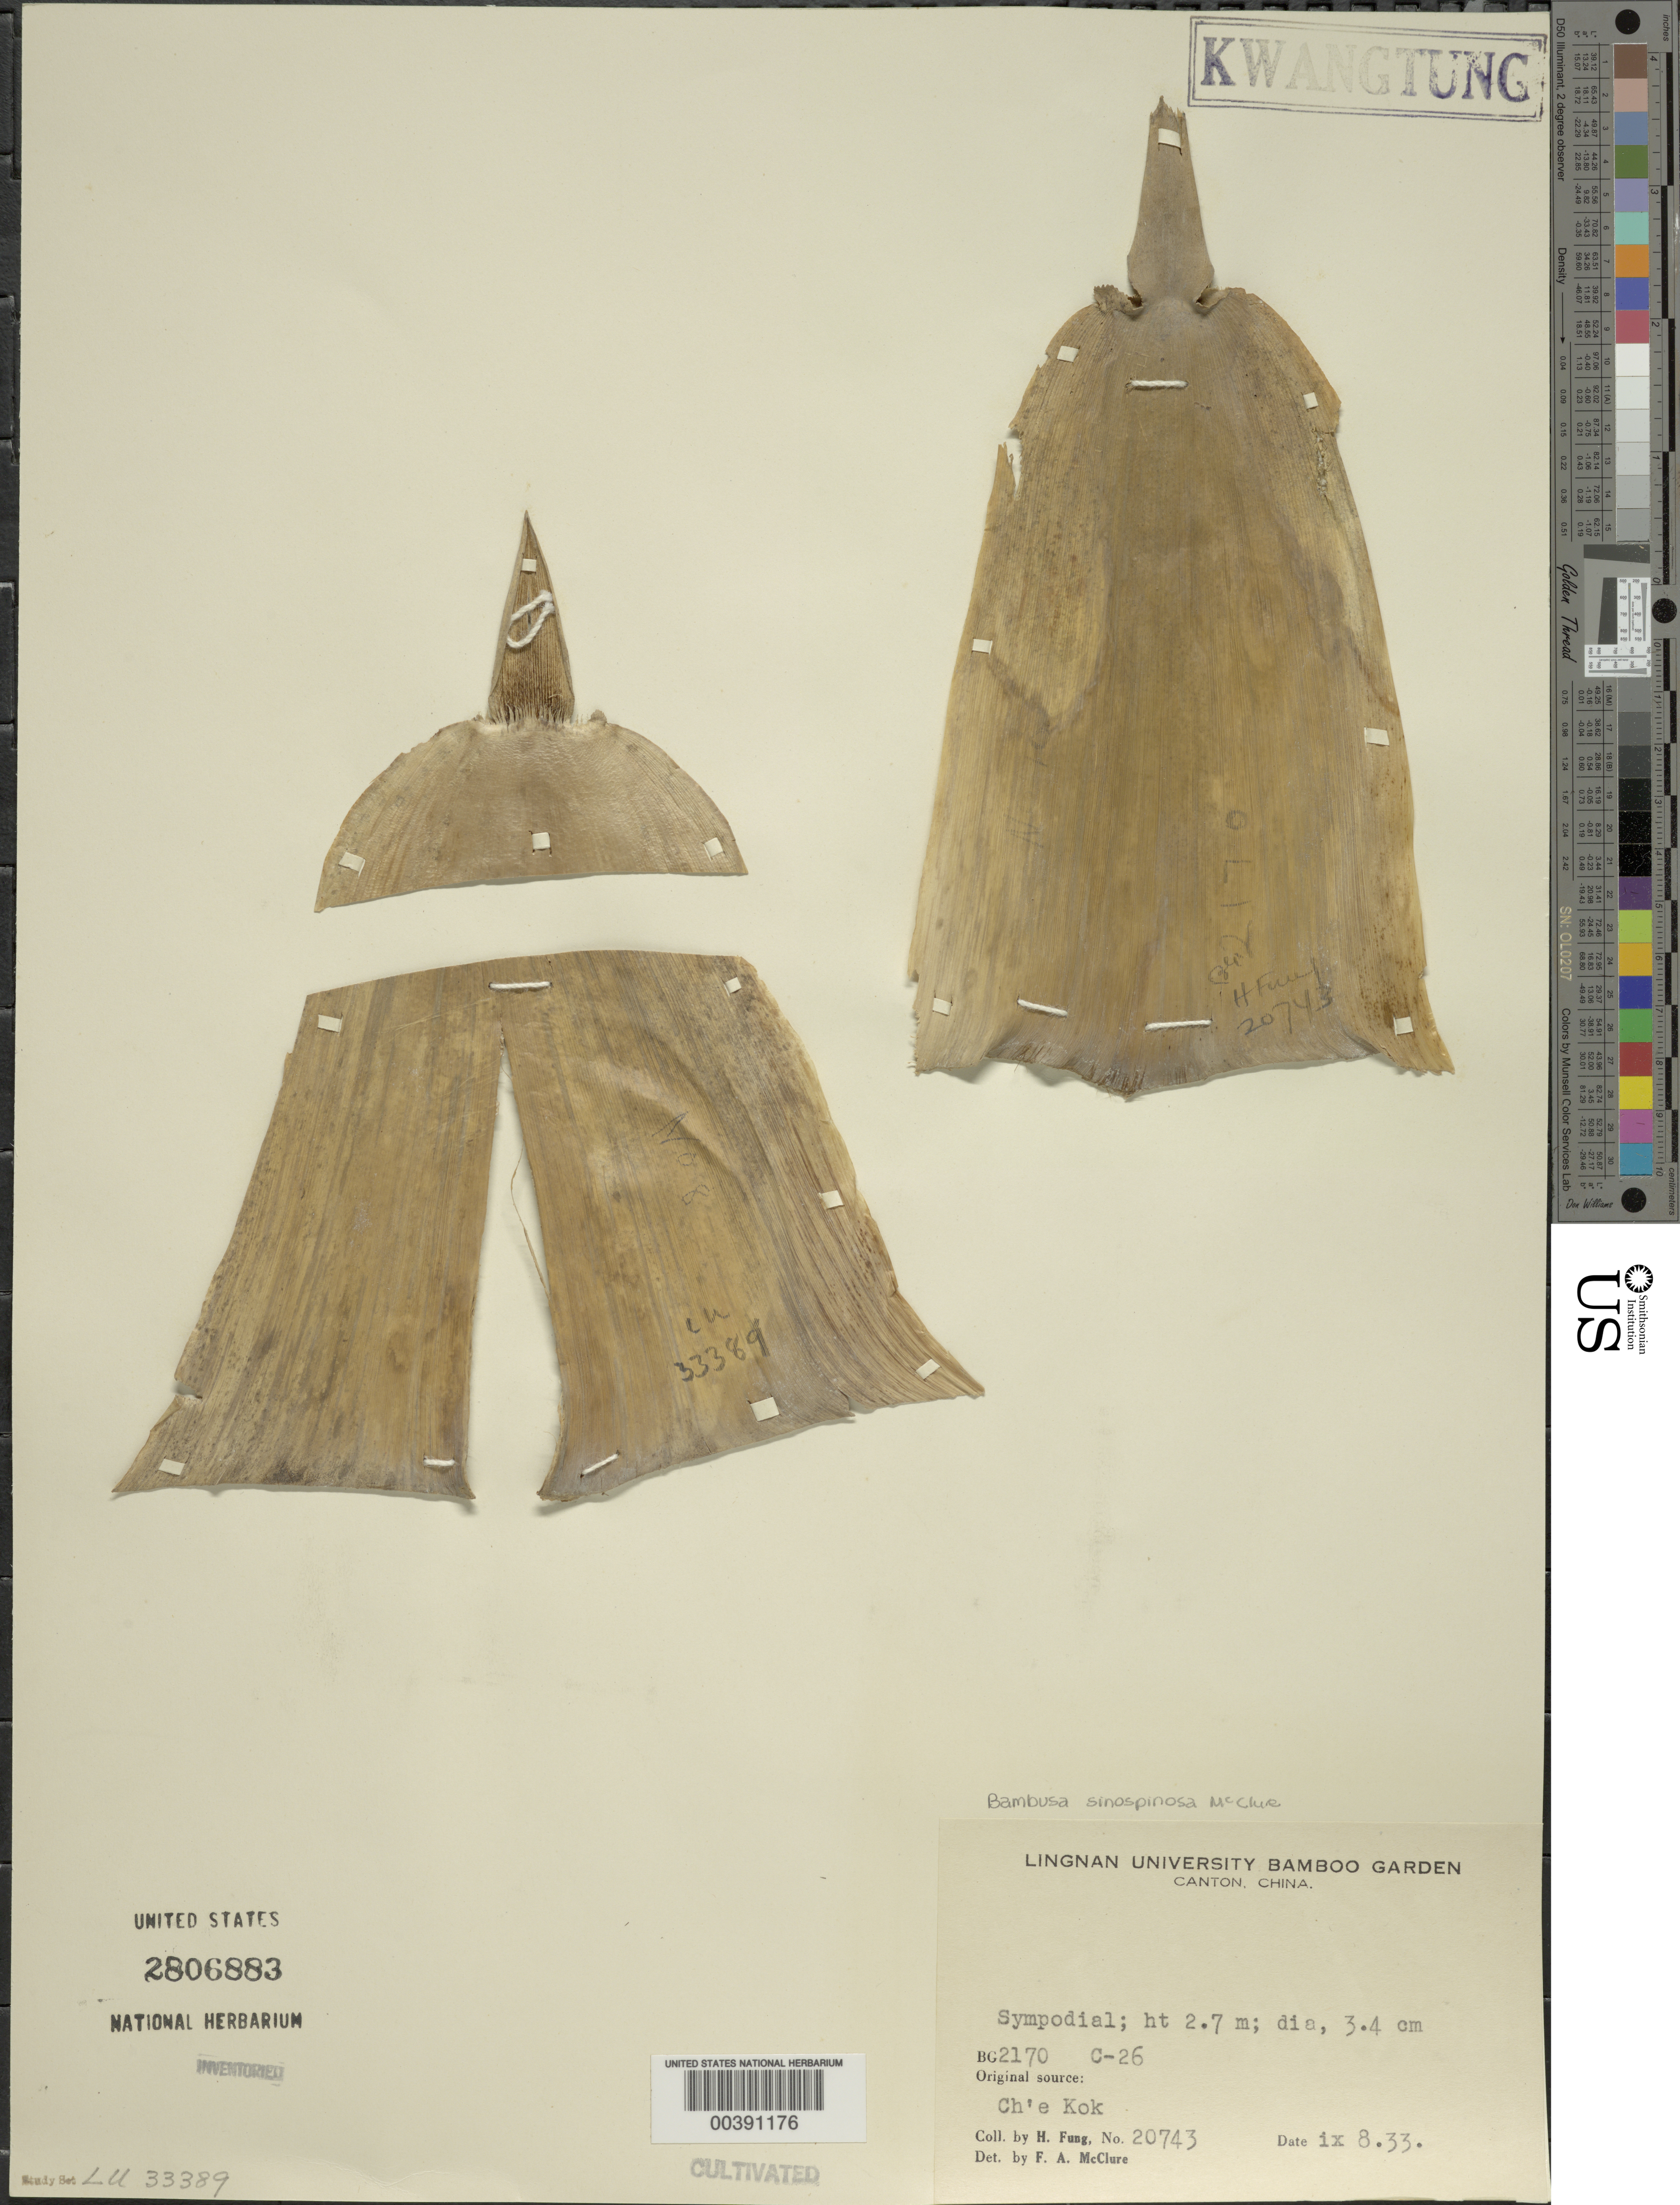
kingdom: Plantae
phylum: Tracheophyta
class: Liliopsida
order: Poales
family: Poaceae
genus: Bambusa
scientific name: Bambusa sinospinosa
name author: McClure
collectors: H. Fung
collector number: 20743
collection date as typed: Transcribed d/m/y: 8/9/33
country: China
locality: Ch'e Kok.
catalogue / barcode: US 2806883